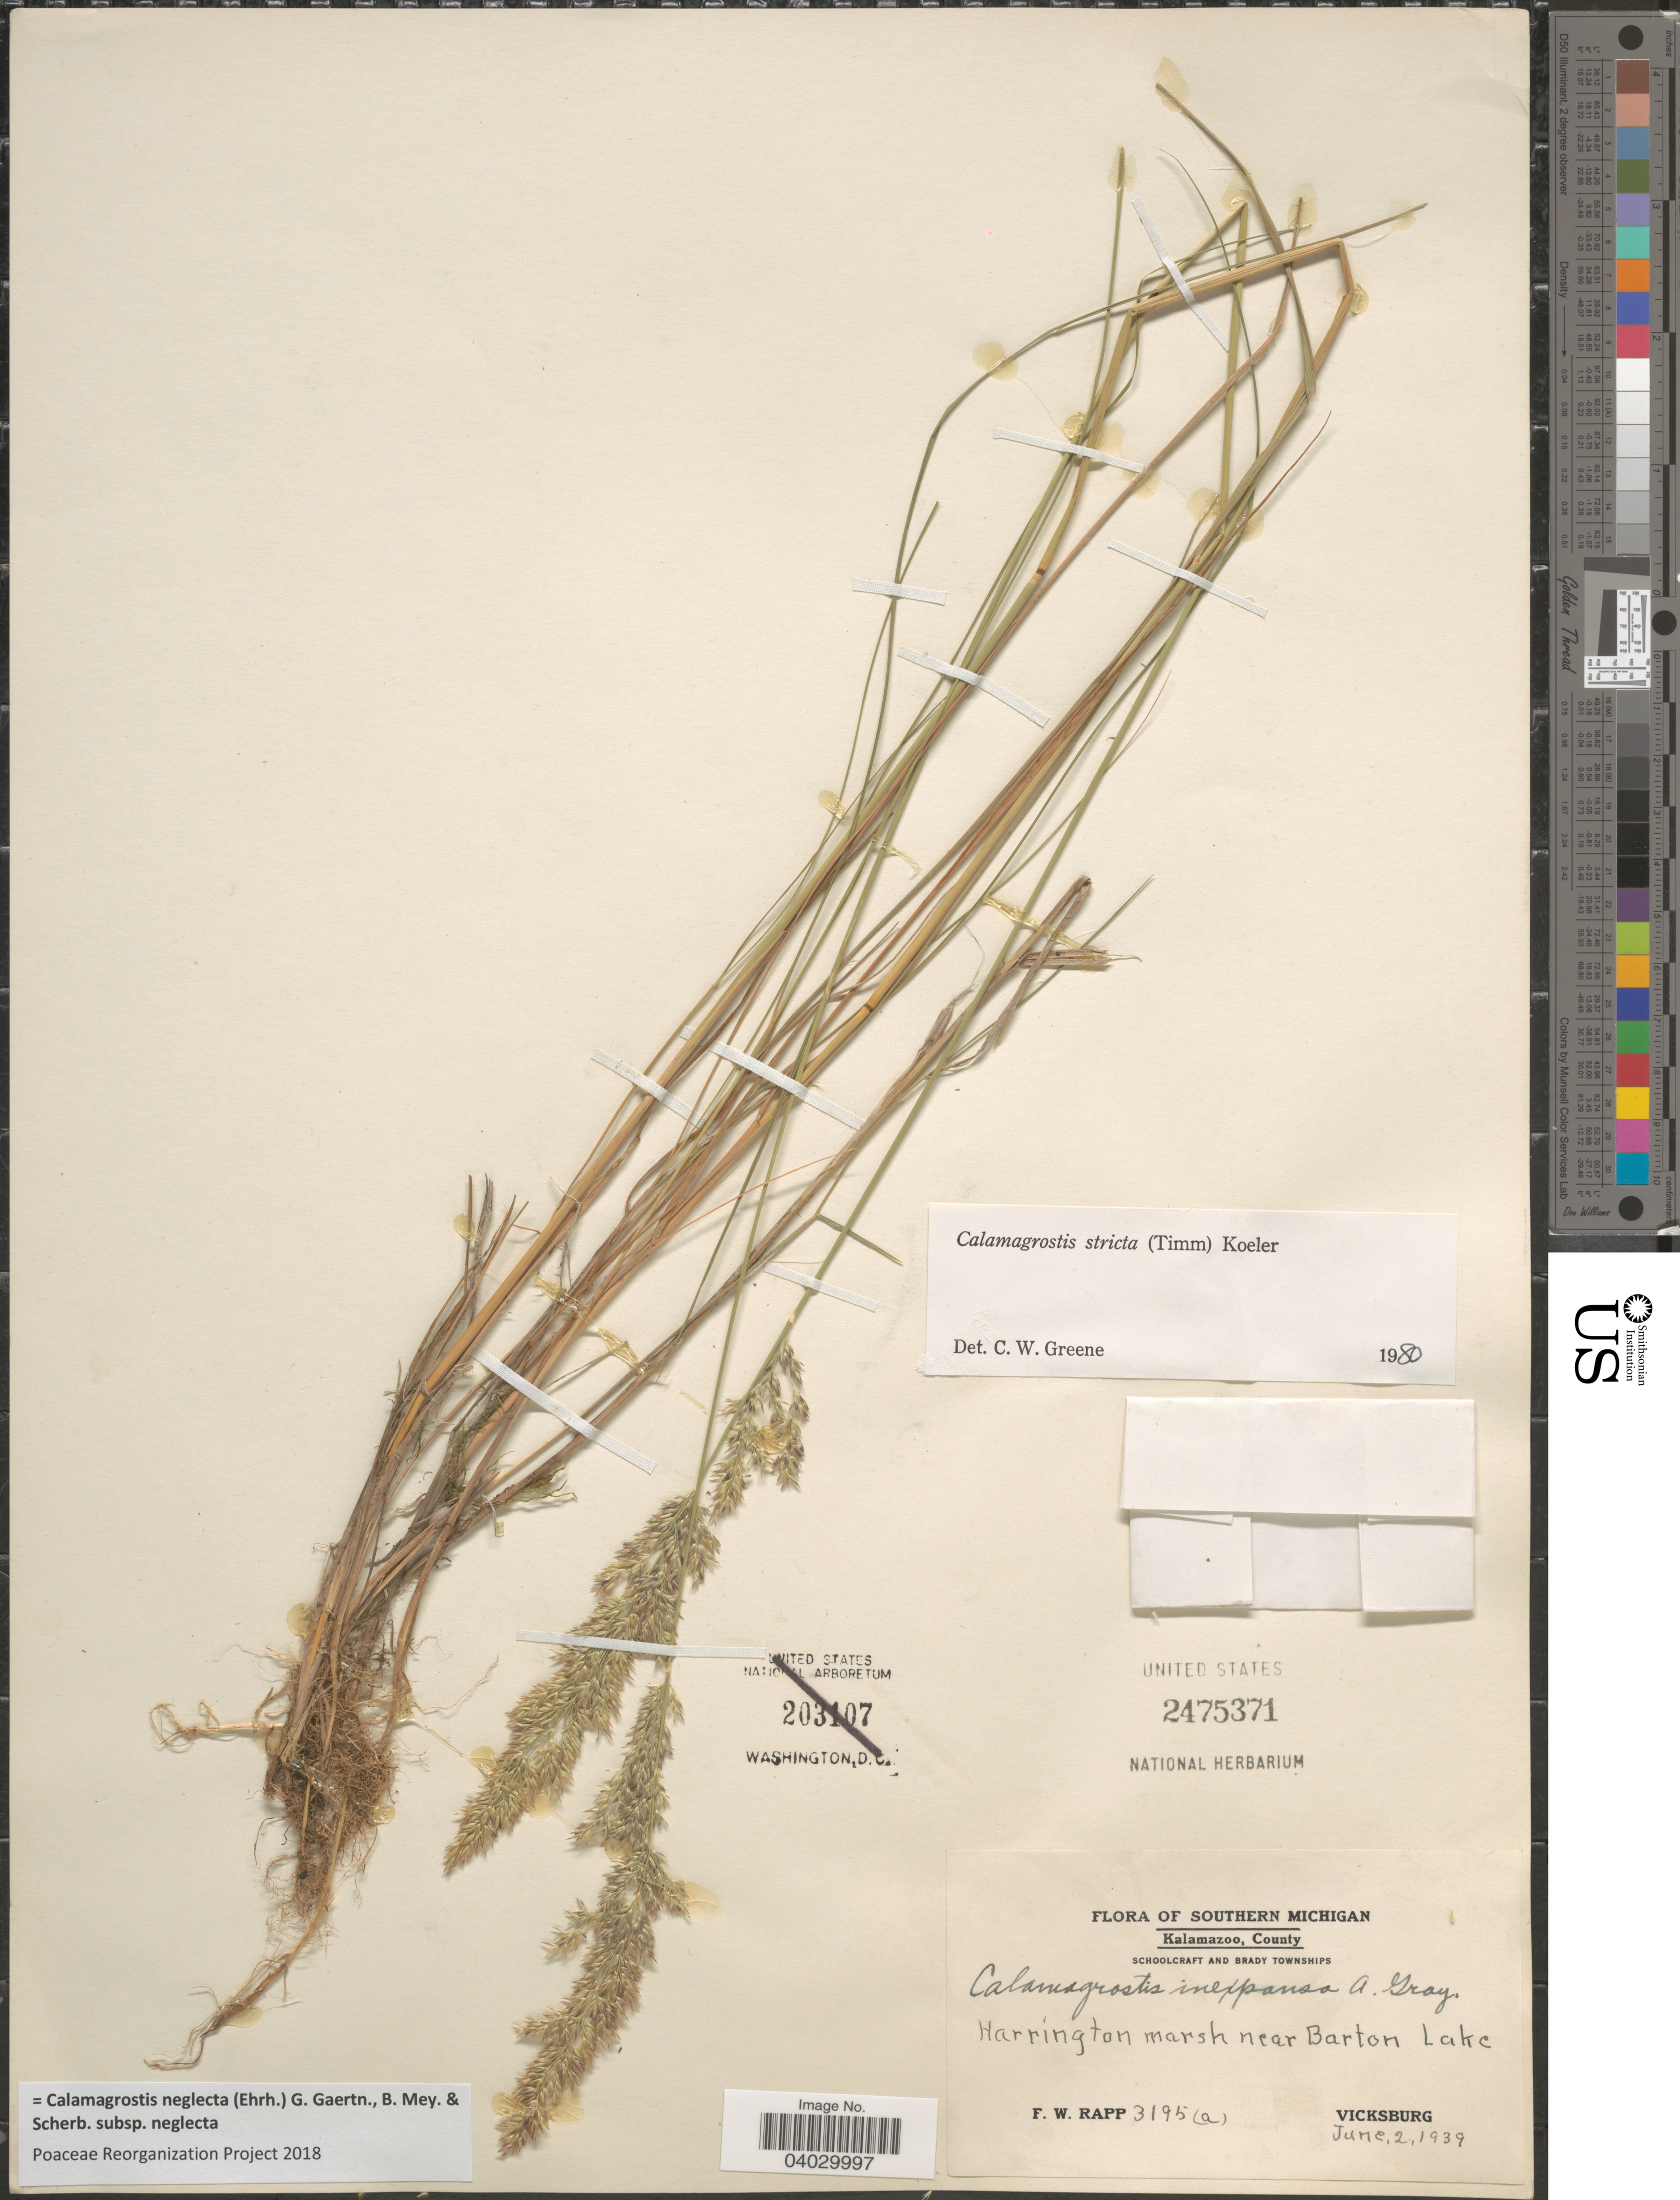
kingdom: Plantae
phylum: Tracheophyta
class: Liliopsida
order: Poales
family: Poaceae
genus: Calamagrostis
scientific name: Calamagrostis neglecta subsp. neglecta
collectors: F. Rapp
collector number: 3195 a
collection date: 1939-06-02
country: United States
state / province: Michigan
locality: Southern Michigan. Kalamazoo, County. Schoolcraft and Brady Townships. Harrington marsh near Barton Lake. Vicksburg.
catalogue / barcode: US 2475371